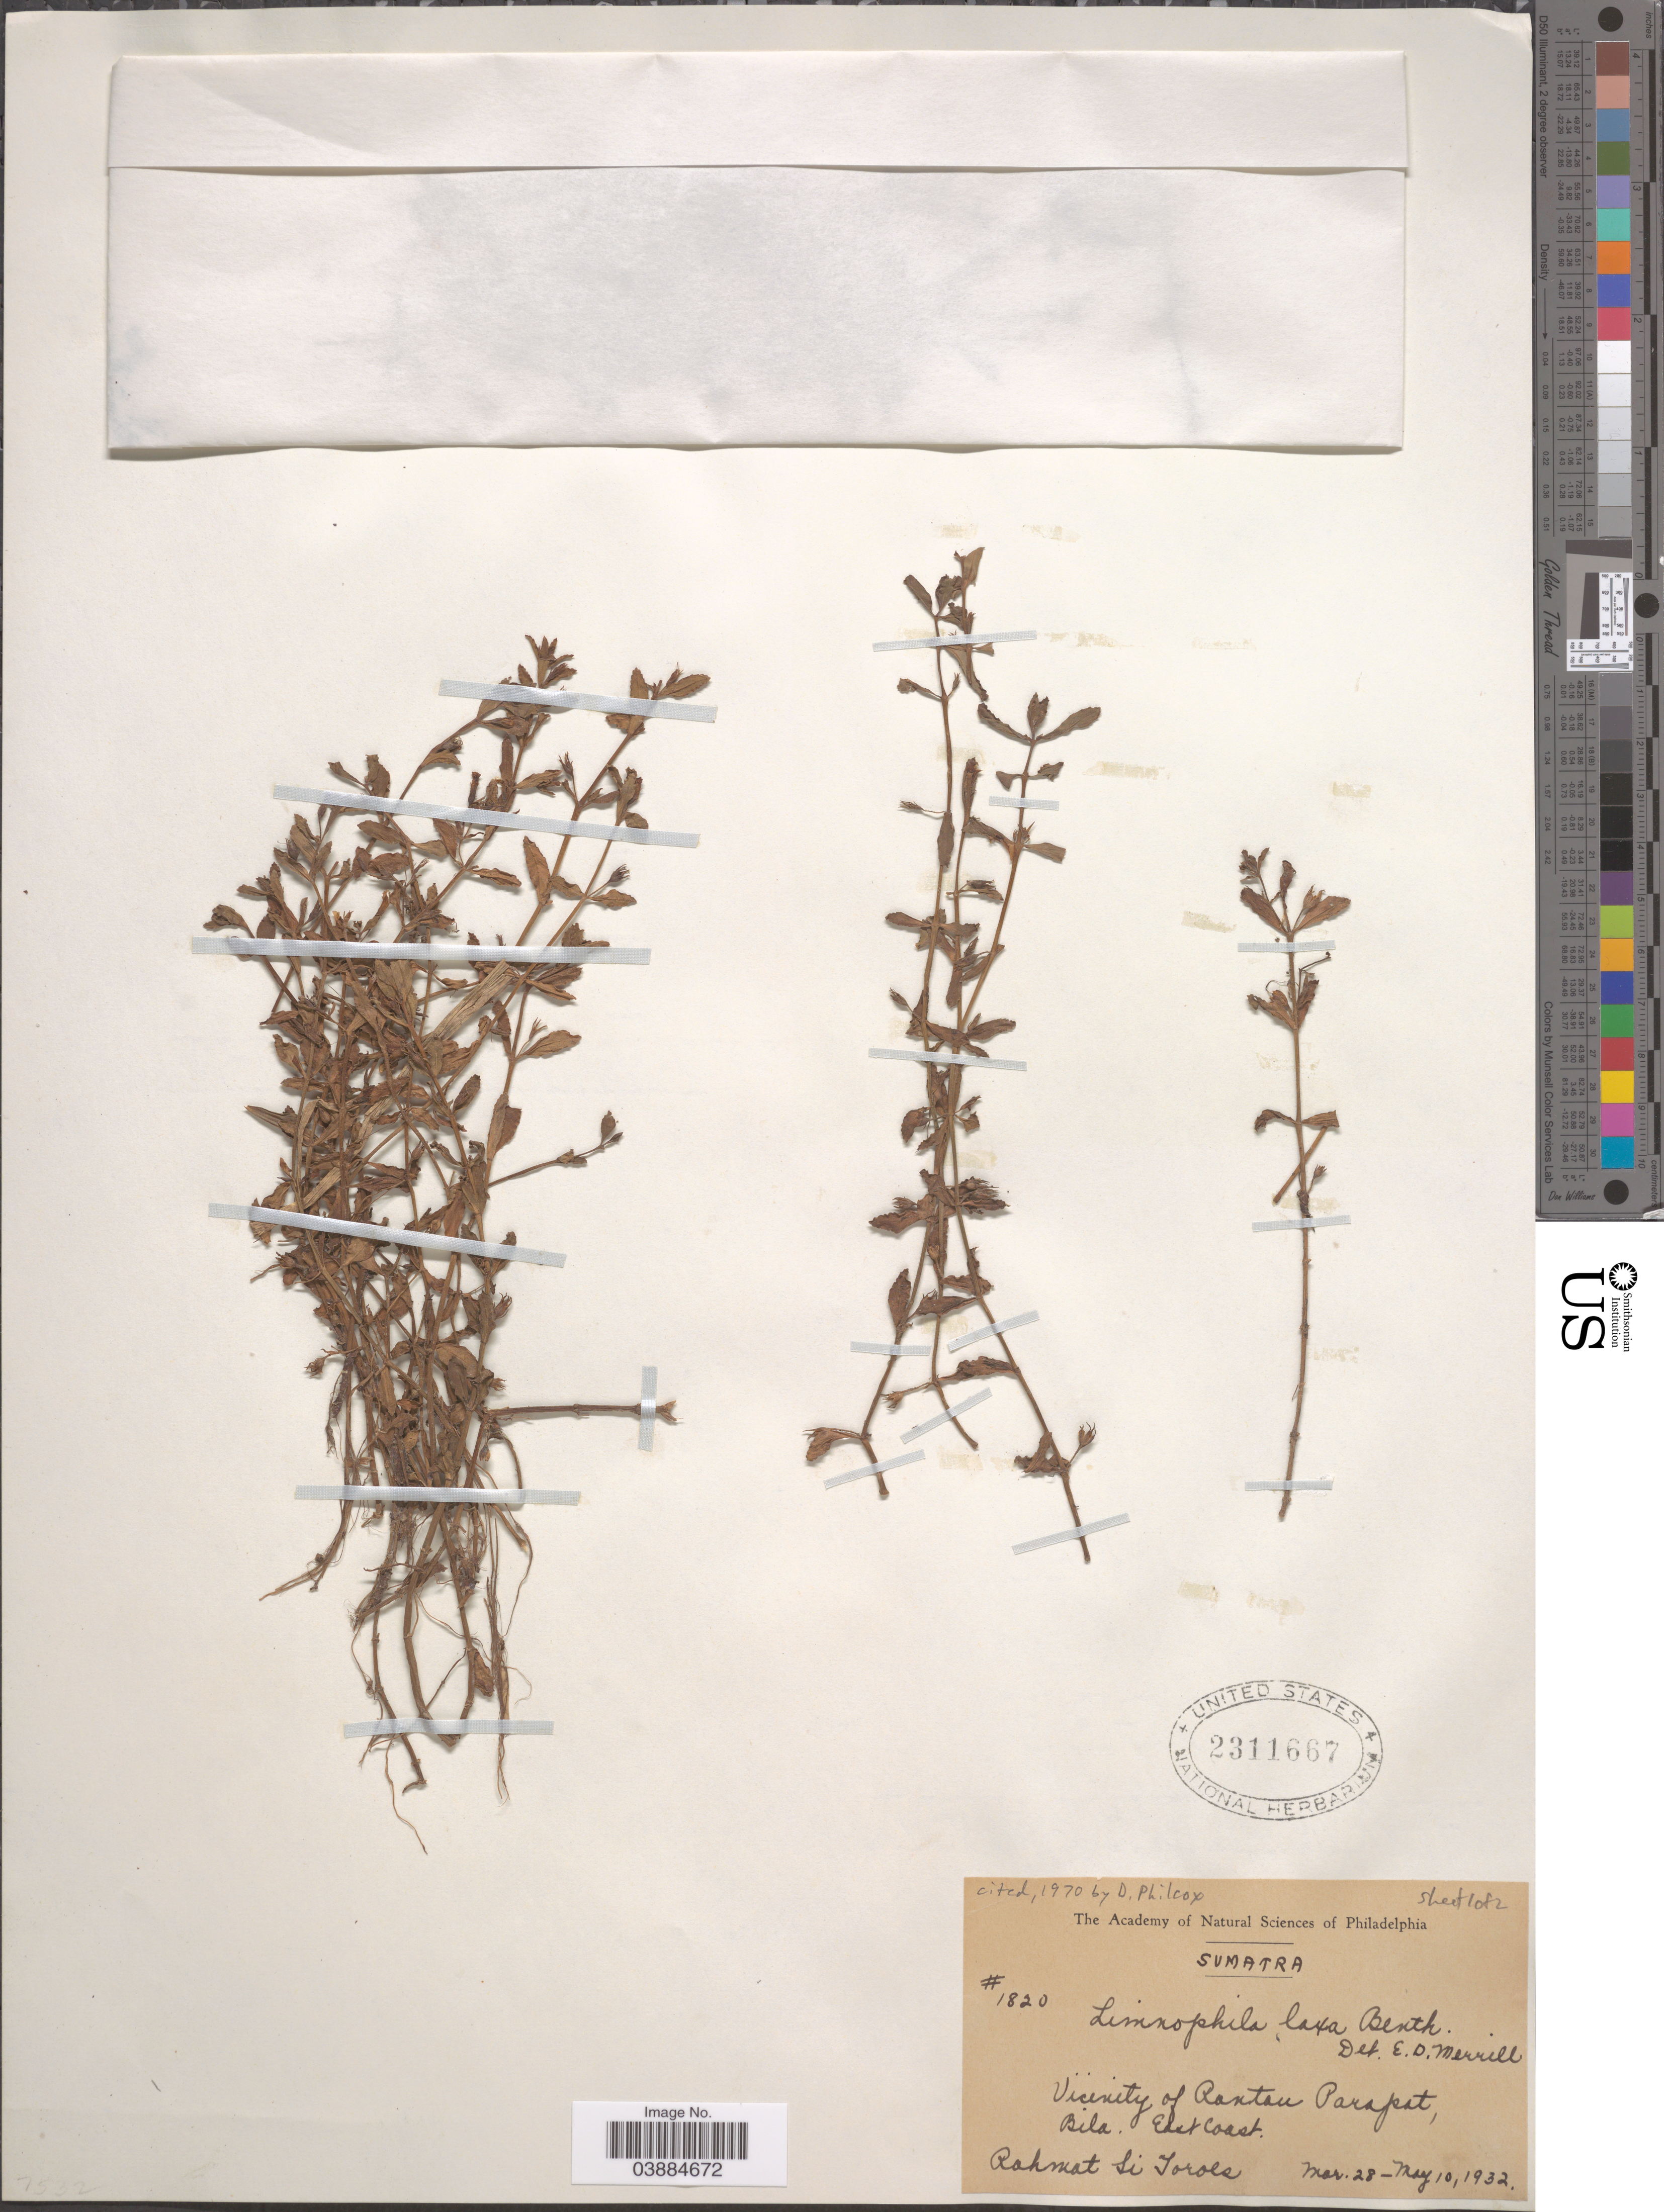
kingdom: Plantae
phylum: Tracheophyta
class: Magnoliopsida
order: Lamiales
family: Plantaginaceae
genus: Limnophila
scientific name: Limnophila laxa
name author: Benth.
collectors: Rahmat Si Boeea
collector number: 1820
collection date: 1932-03-28/1932-05-10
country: Indonesia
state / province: Sumatra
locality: Vicinity of Rantau Parapat, Bila. East Coast.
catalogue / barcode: US 2311667